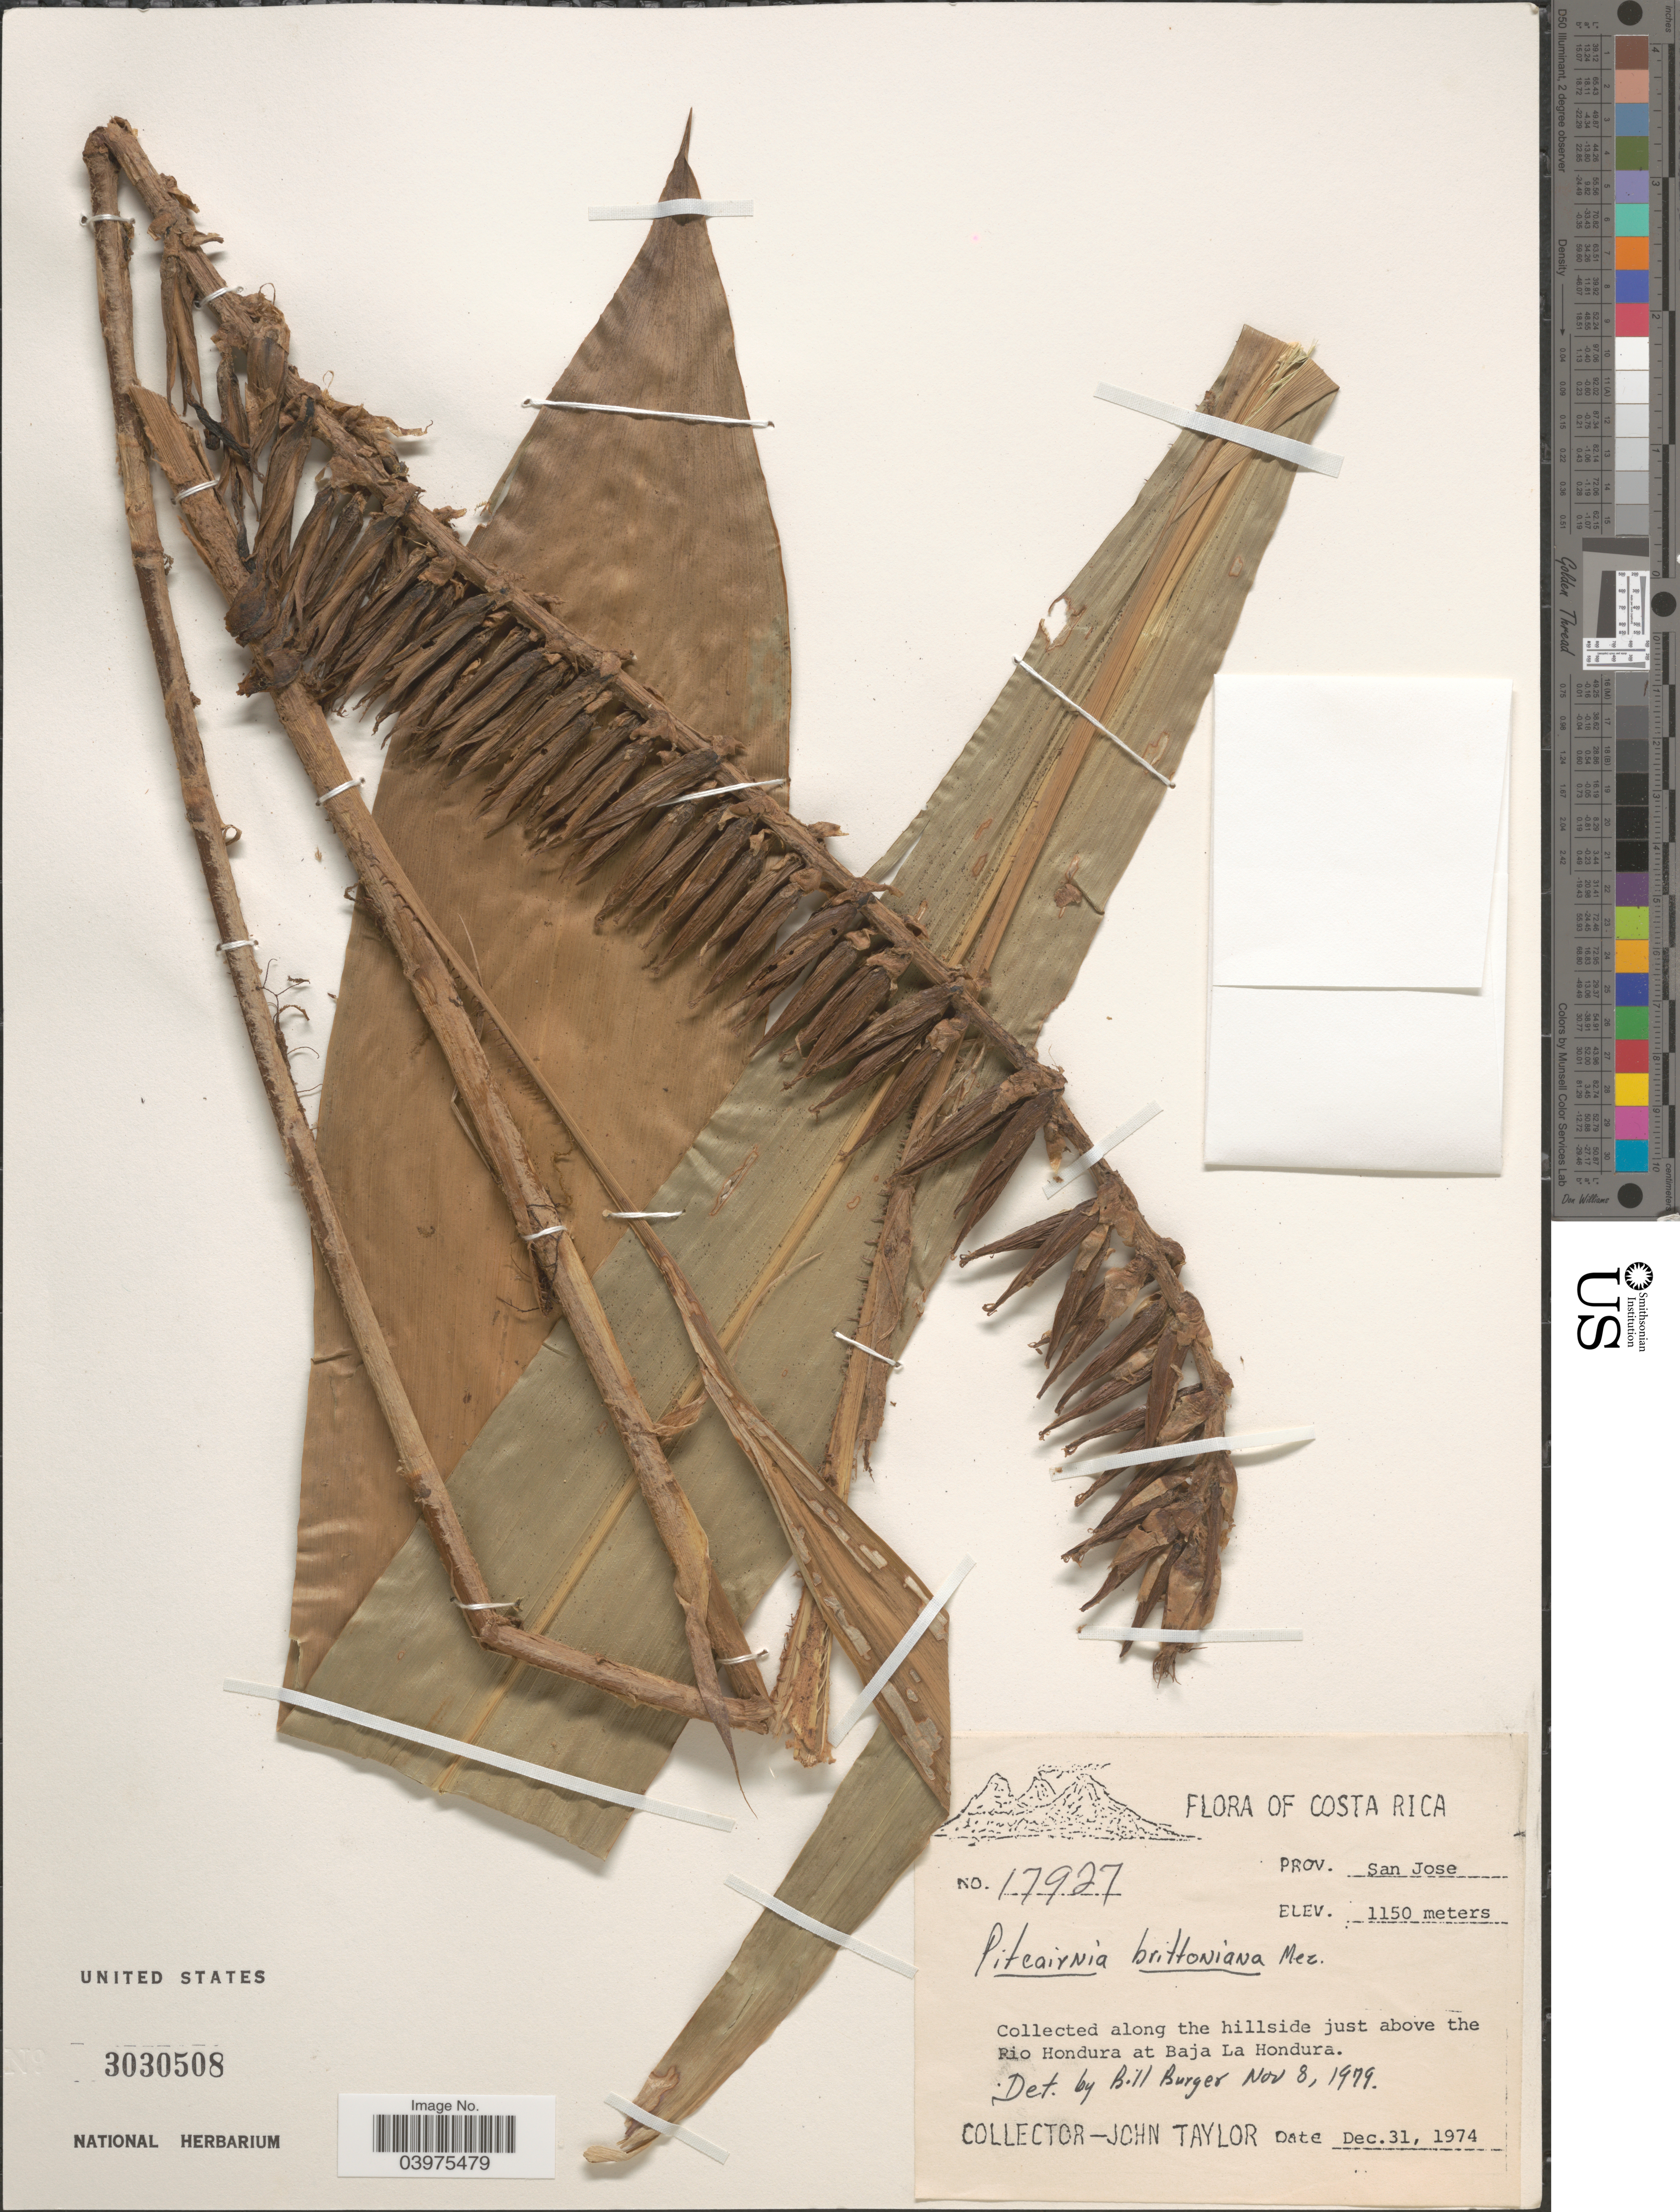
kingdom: Plantae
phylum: Tracheophyta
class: Liliopsida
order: Poales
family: Bromeliaceae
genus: Pitcairnia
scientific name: Pitcairnia brittoniana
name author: Mez in A. DC.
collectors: J. Taylor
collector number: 17927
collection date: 1974-12-31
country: Costa Rica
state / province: San José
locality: Along the hillside just above the Rio Hondura at Baja La Hondura.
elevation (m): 1150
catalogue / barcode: US 3030508